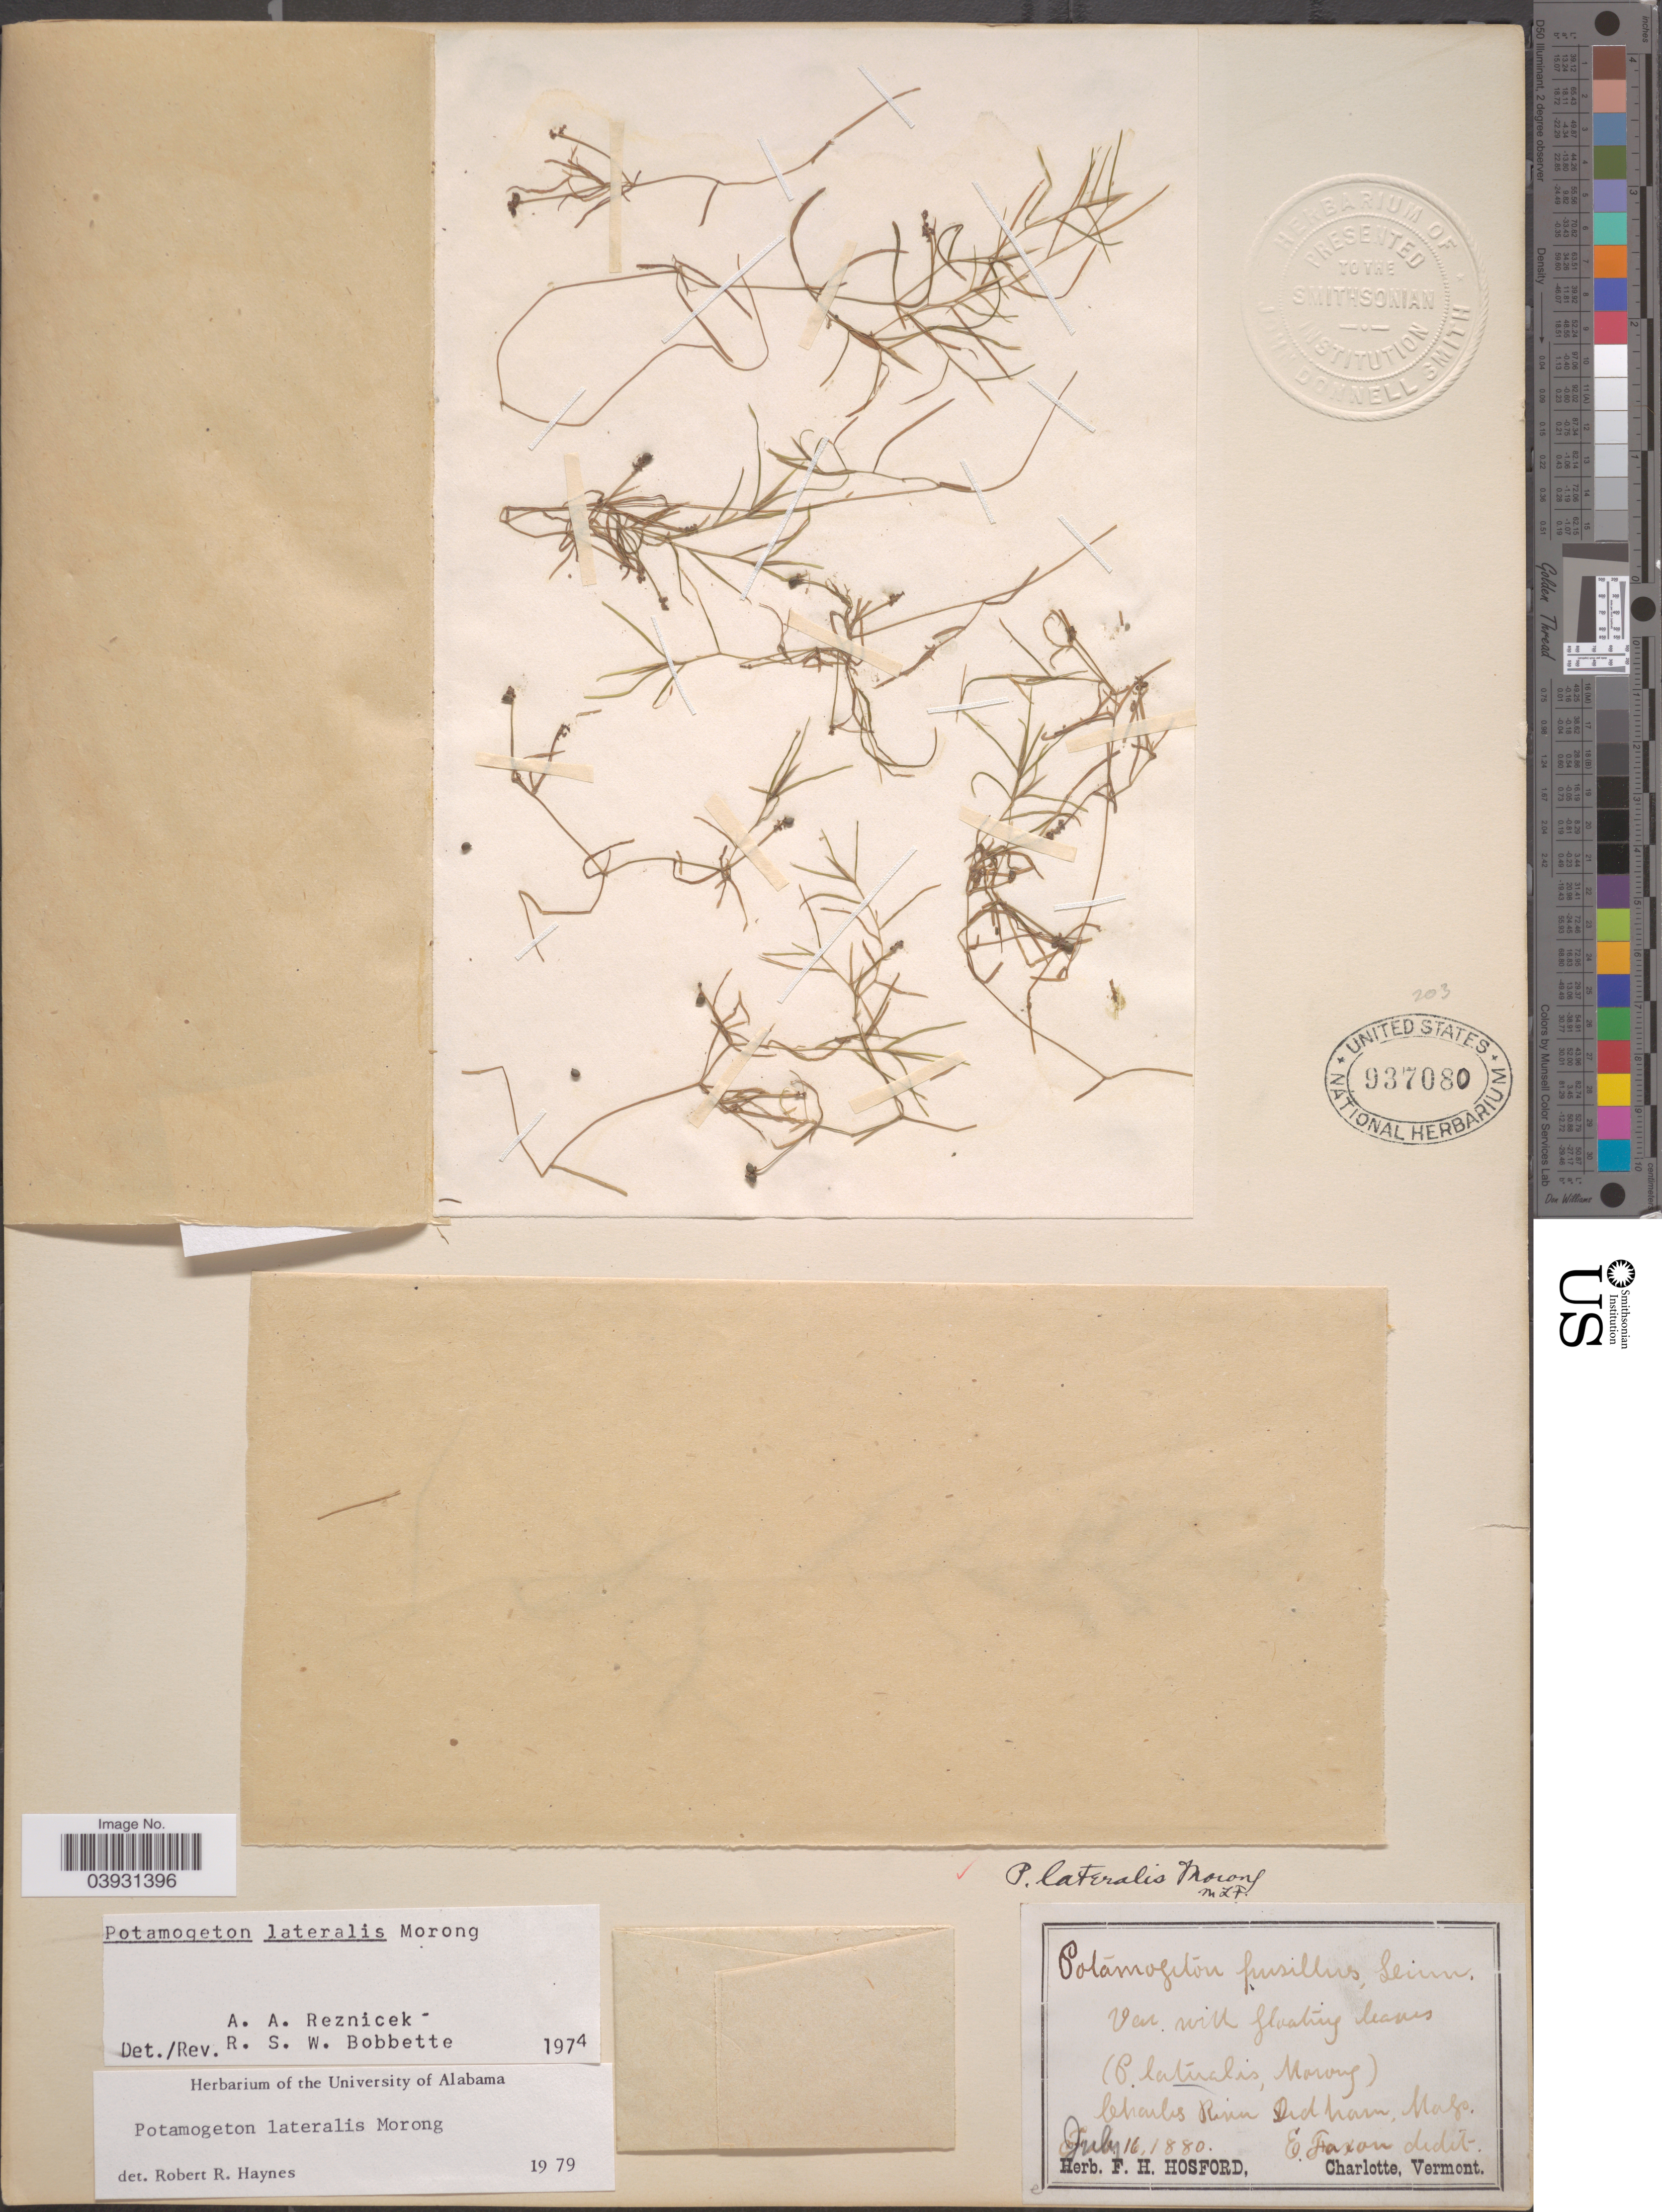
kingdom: Plantae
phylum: Tracheophyta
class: Liliopsida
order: Alismatales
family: Potamogetonaceae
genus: Potamogeton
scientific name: Potamogeton vaseyi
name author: J.W. Robbins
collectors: E. Faxon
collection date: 1880-07-16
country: United States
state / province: Massachusetts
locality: Charles River. Dedham.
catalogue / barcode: US 937080